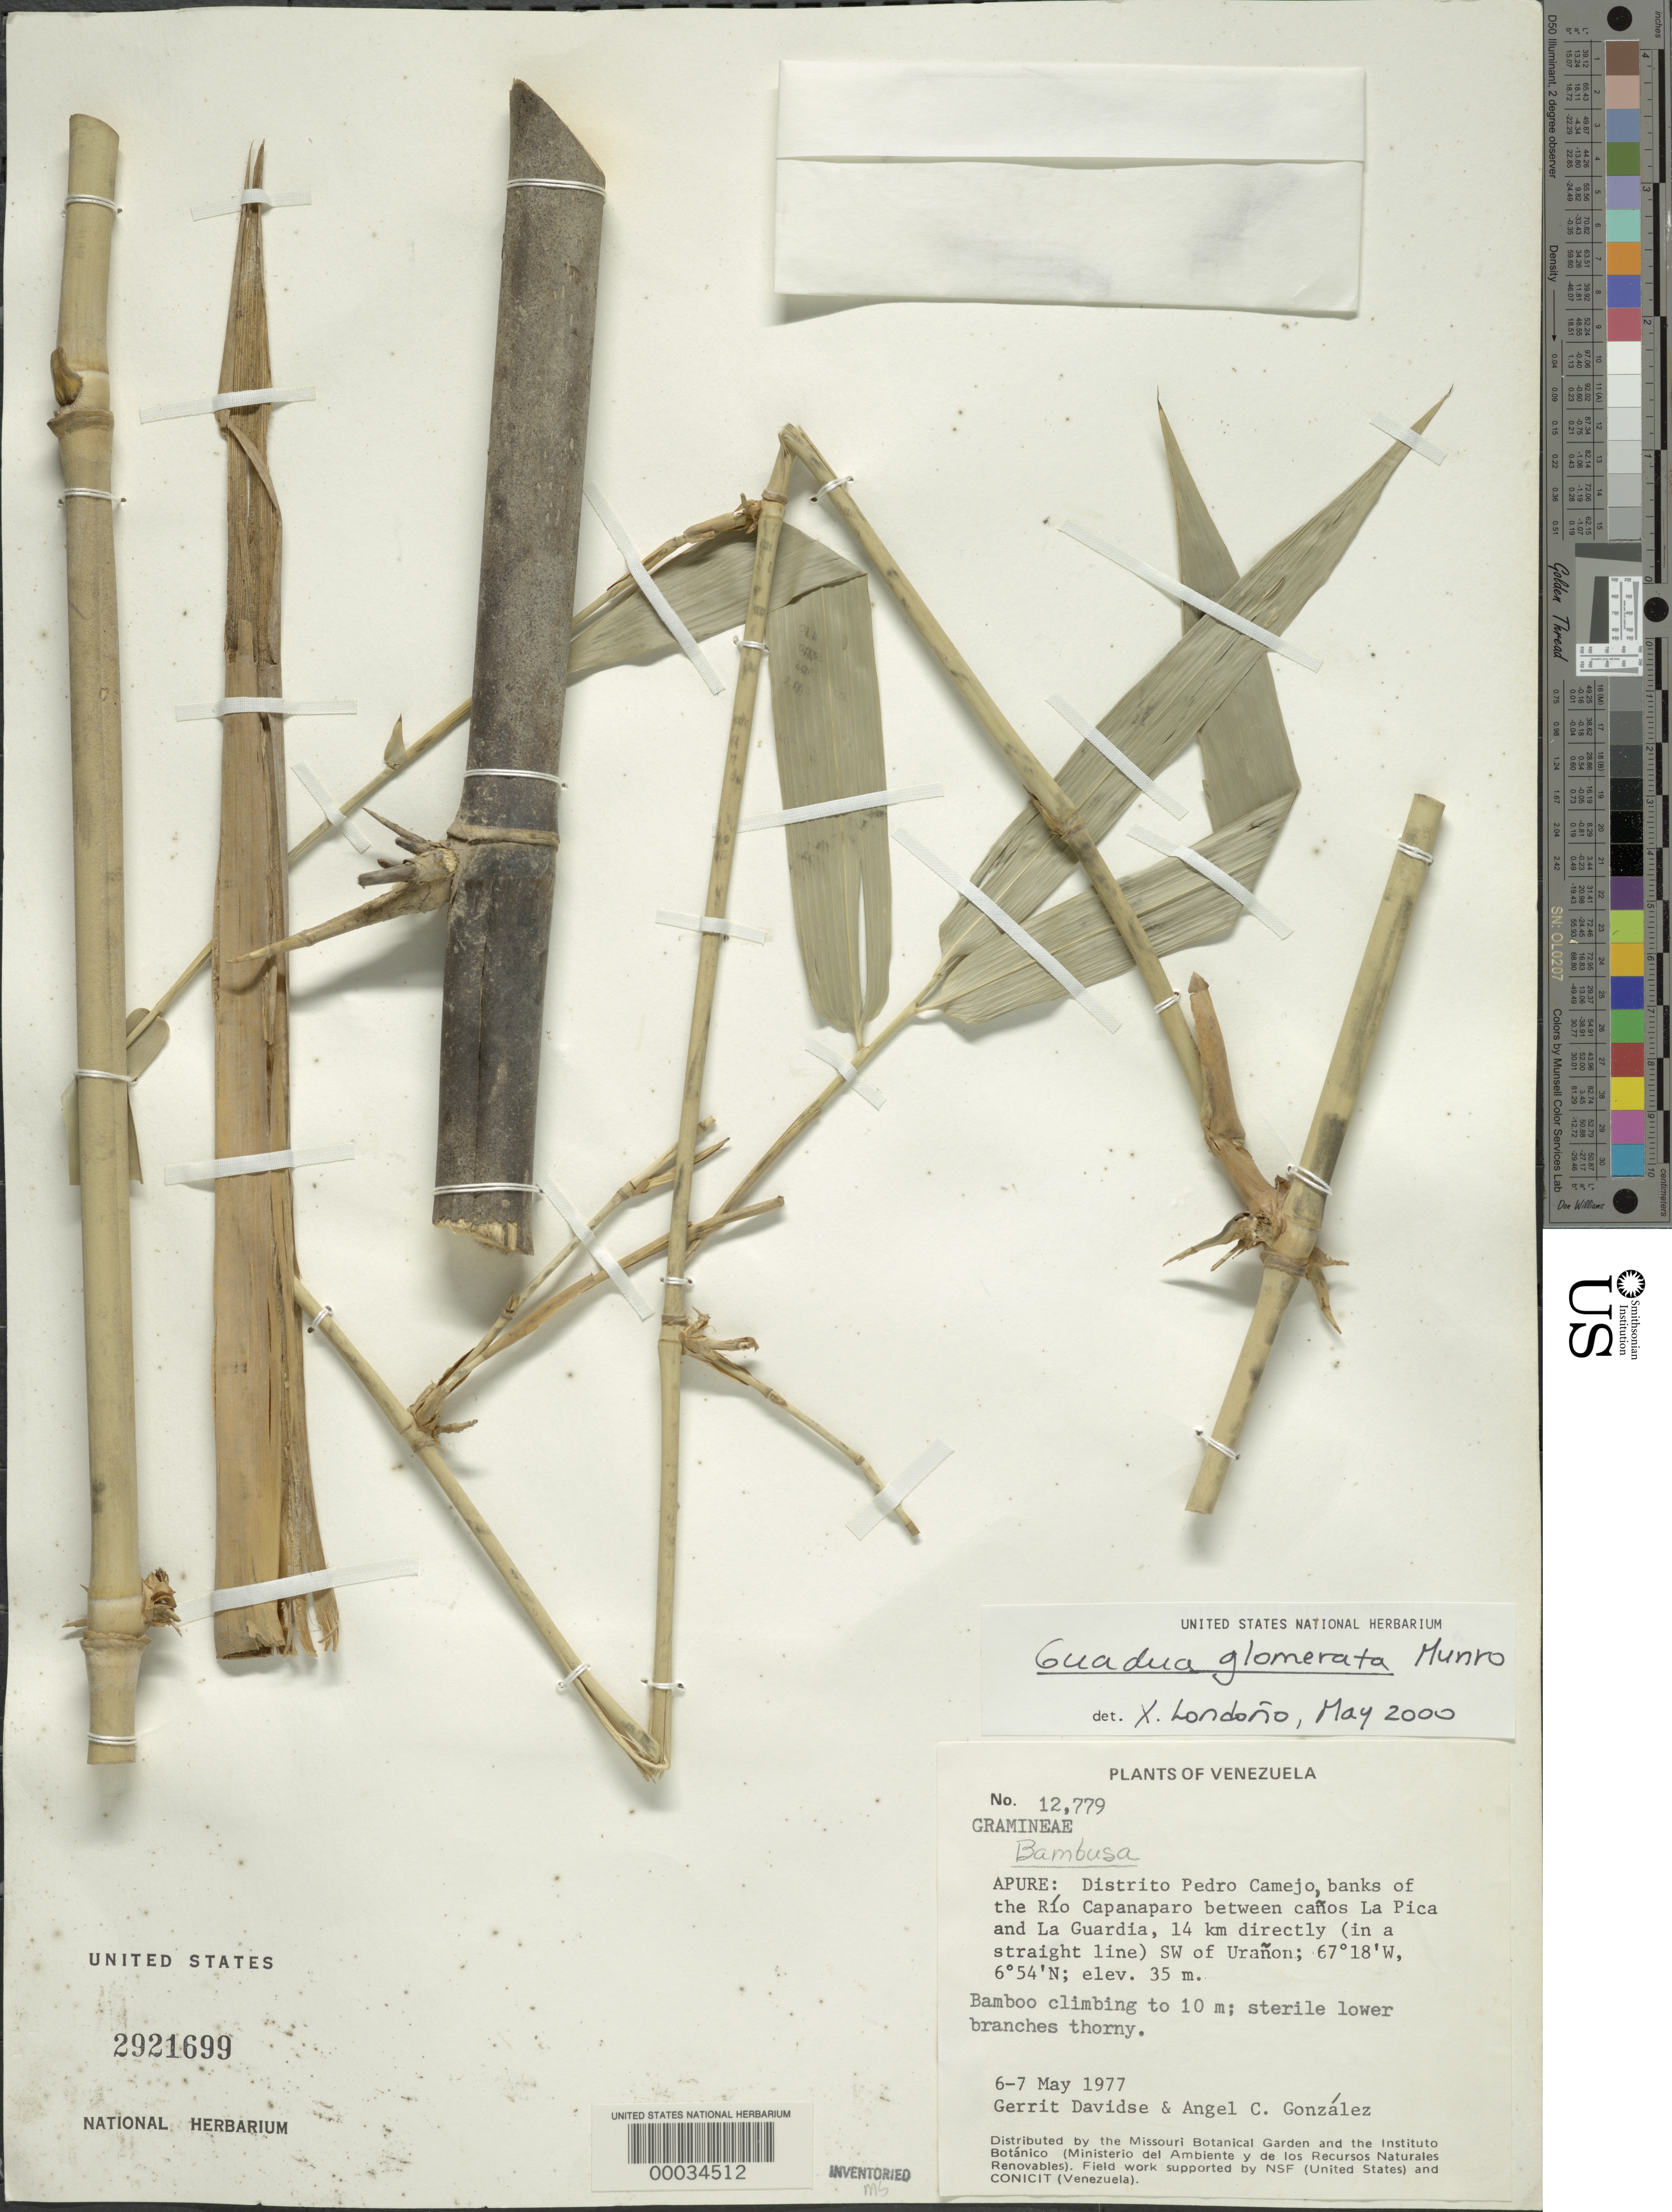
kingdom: Plantae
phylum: Tracheophyta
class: Liliopsida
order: Poales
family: Poaceae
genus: Guadua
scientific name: Guadua glomerata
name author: Munro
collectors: G. Davidse & A. C. González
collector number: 12779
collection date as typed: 06 May 1977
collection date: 1977-05-06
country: Venezuela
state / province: Apure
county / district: Pedro Camejo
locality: Rio capanaparo between canyons la pica and la guardia, 14 km directly sw of uranon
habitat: River bank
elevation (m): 35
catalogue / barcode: US 2921699